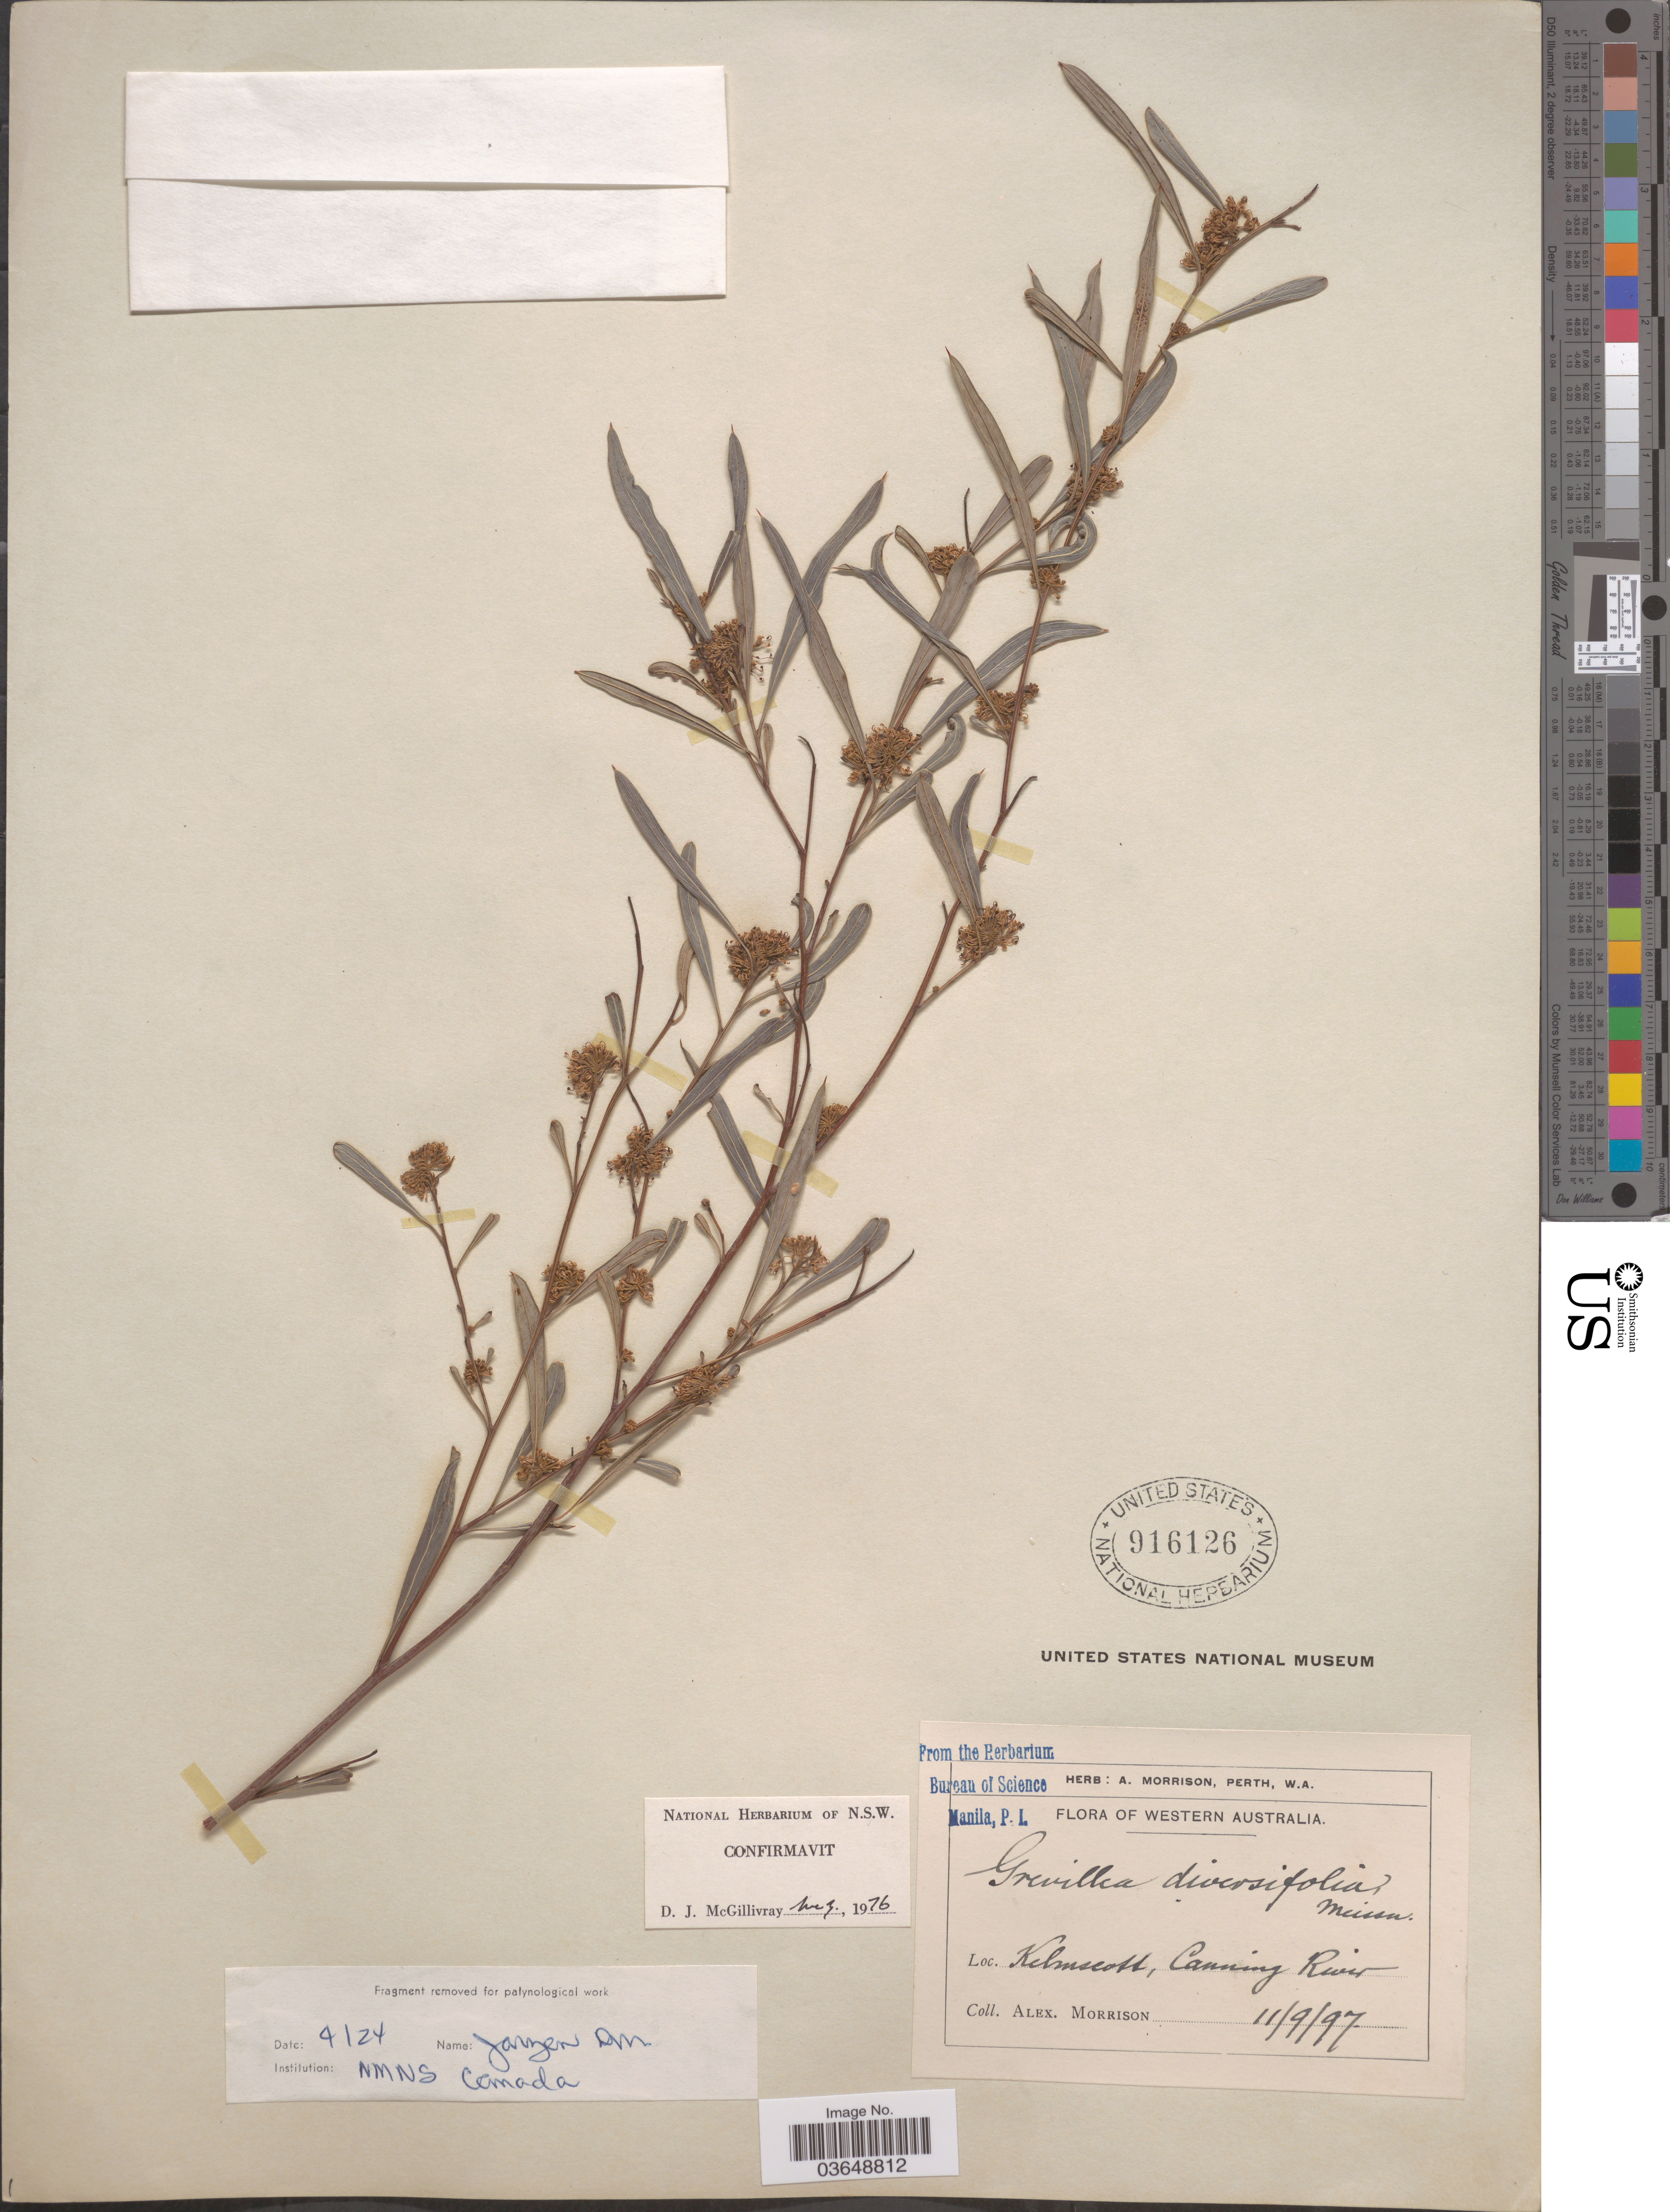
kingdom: Plantae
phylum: Tracheophyta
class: Magnoliopsida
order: Proteales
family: Proteaceae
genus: Grevillea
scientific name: Grevillea diversifolia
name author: Meisn.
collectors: A. Morrison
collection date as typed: Transcribed d/m/y: 11/9/97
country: Australia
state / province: Western Australia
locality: Kelmscott, Canning River.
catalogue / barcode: US 916126